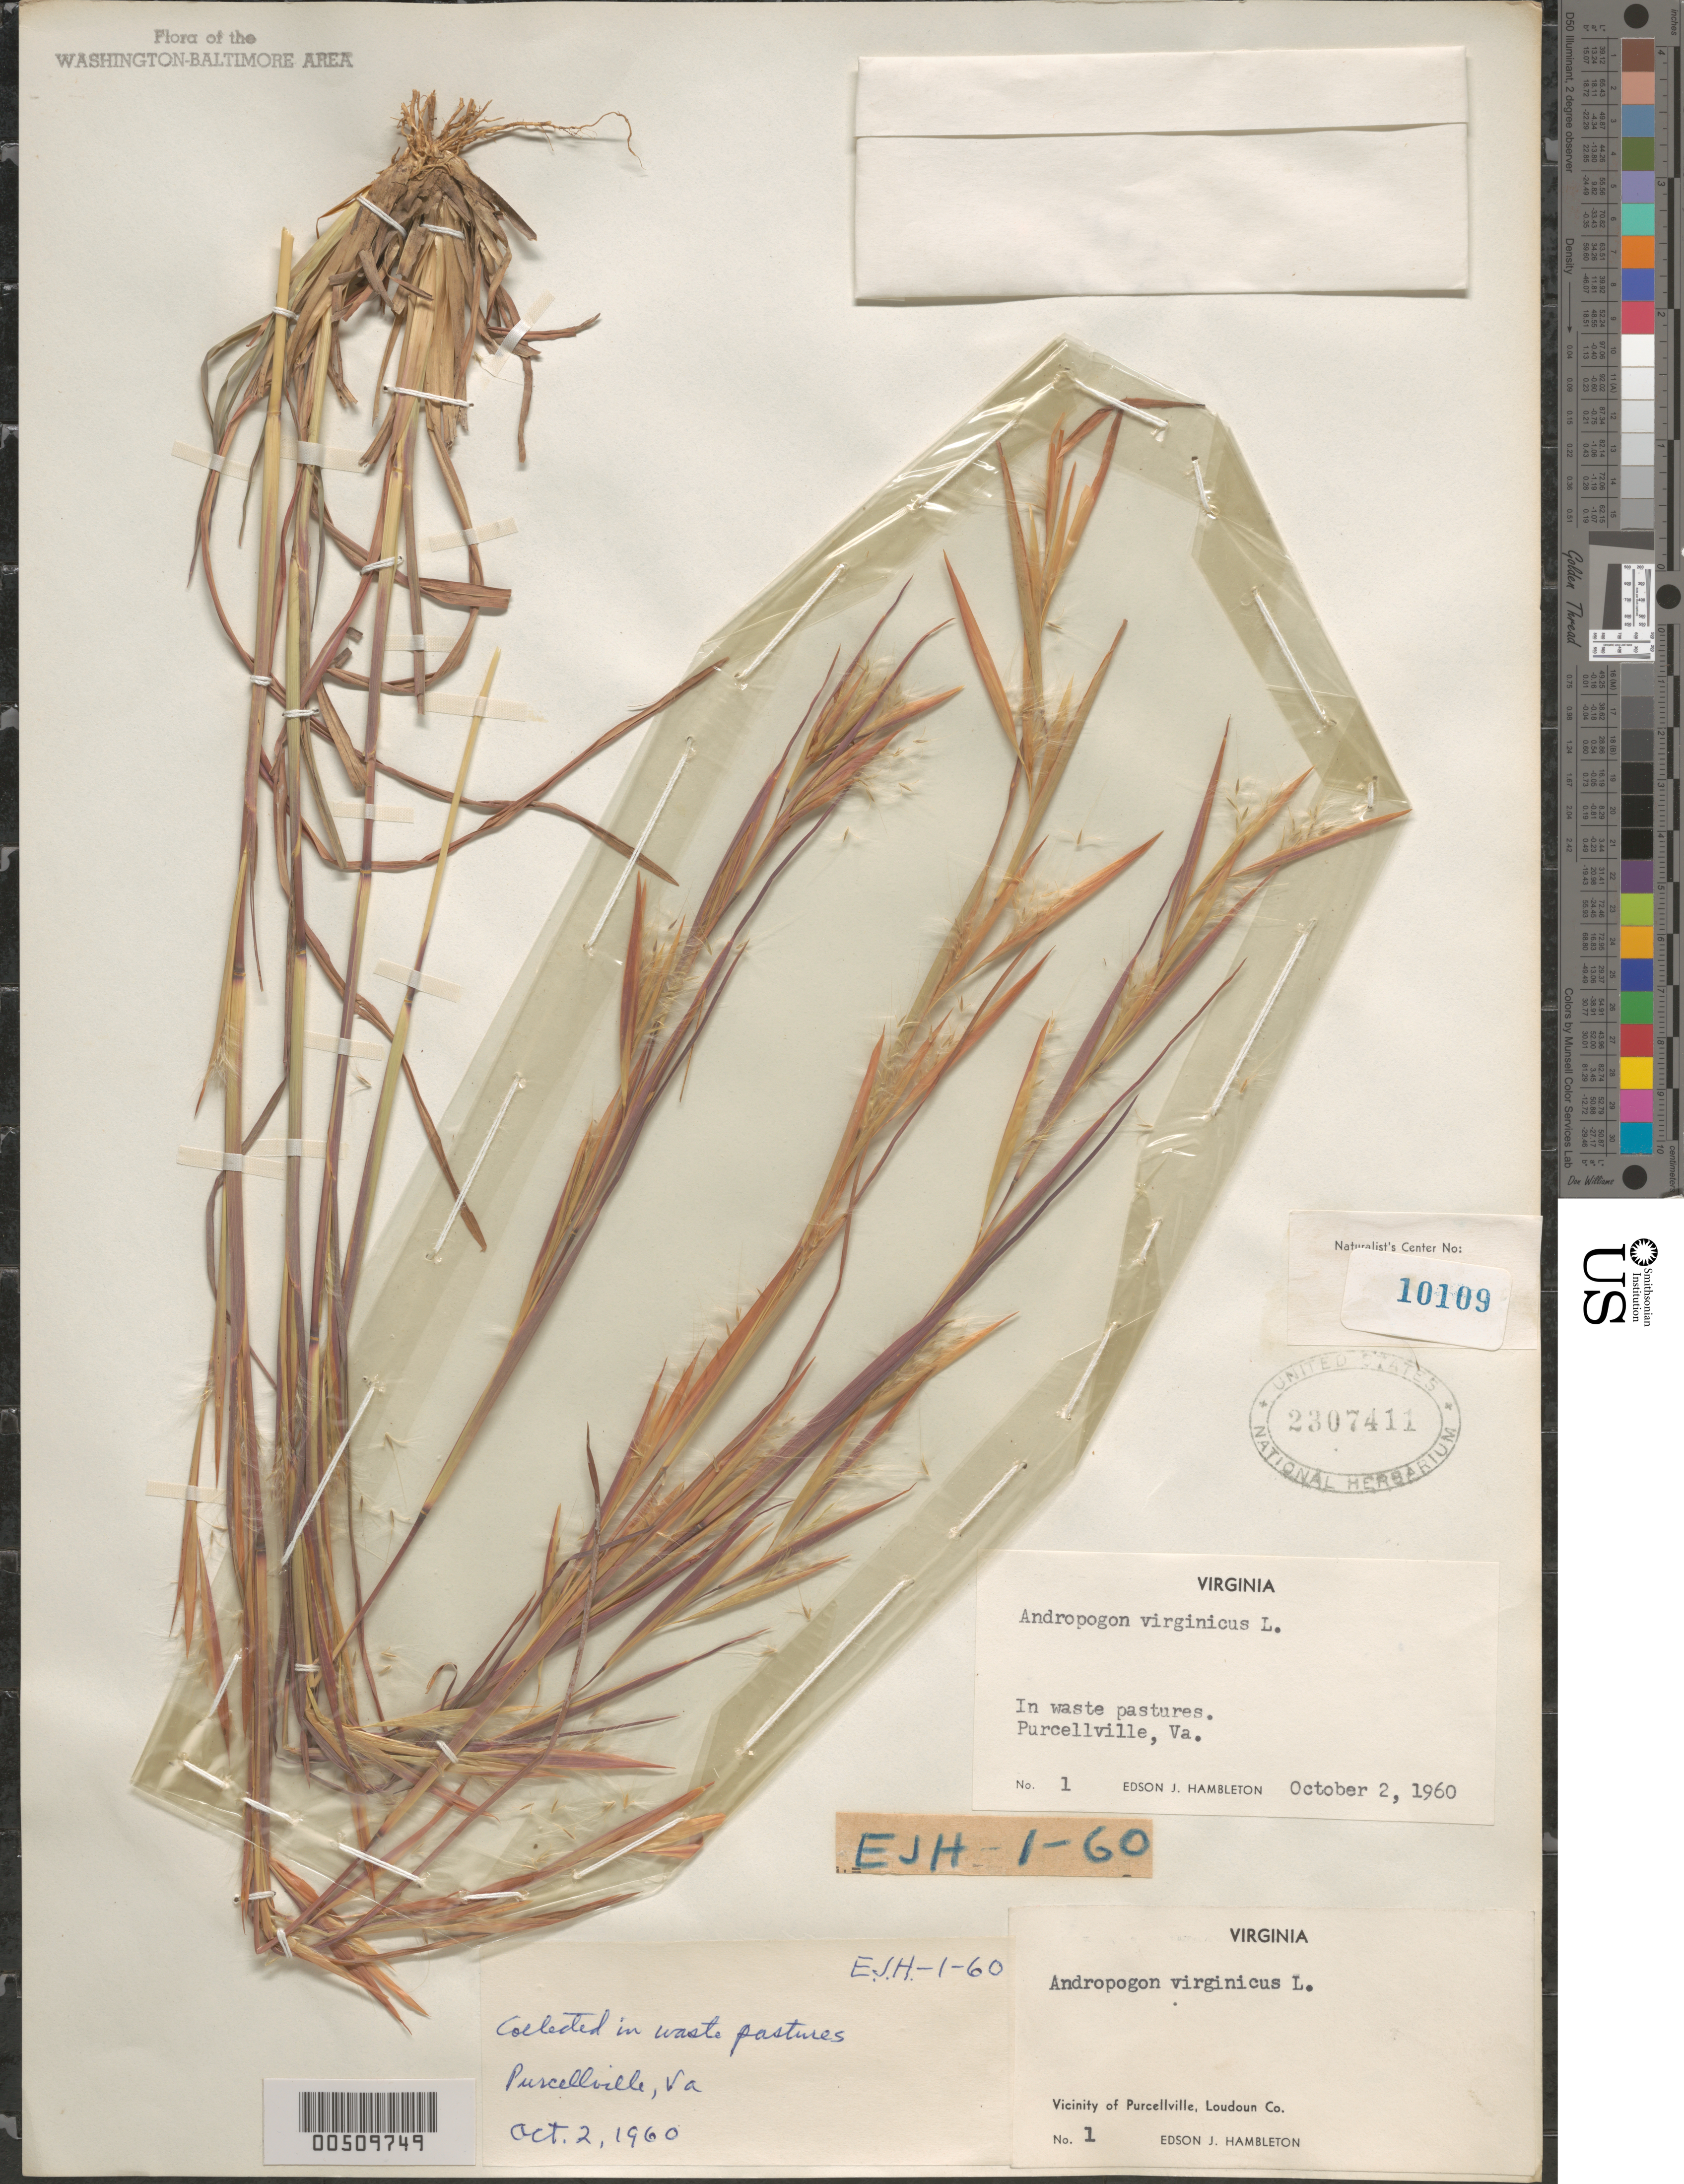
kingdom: Plantae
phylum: Tracheophyta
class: Liliopsida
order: Poales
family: Poaceae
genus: Andropogon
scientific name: Andropogon virginicus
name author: L.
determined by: Hambleton, E. J.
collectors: E. Hambleton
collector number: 1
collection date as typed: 02 Oct 1960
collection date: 1960-10-02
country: United States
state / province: Virginia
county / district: Loudoun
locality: Purcellville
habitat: Waste pastures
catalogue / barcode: US 2307411